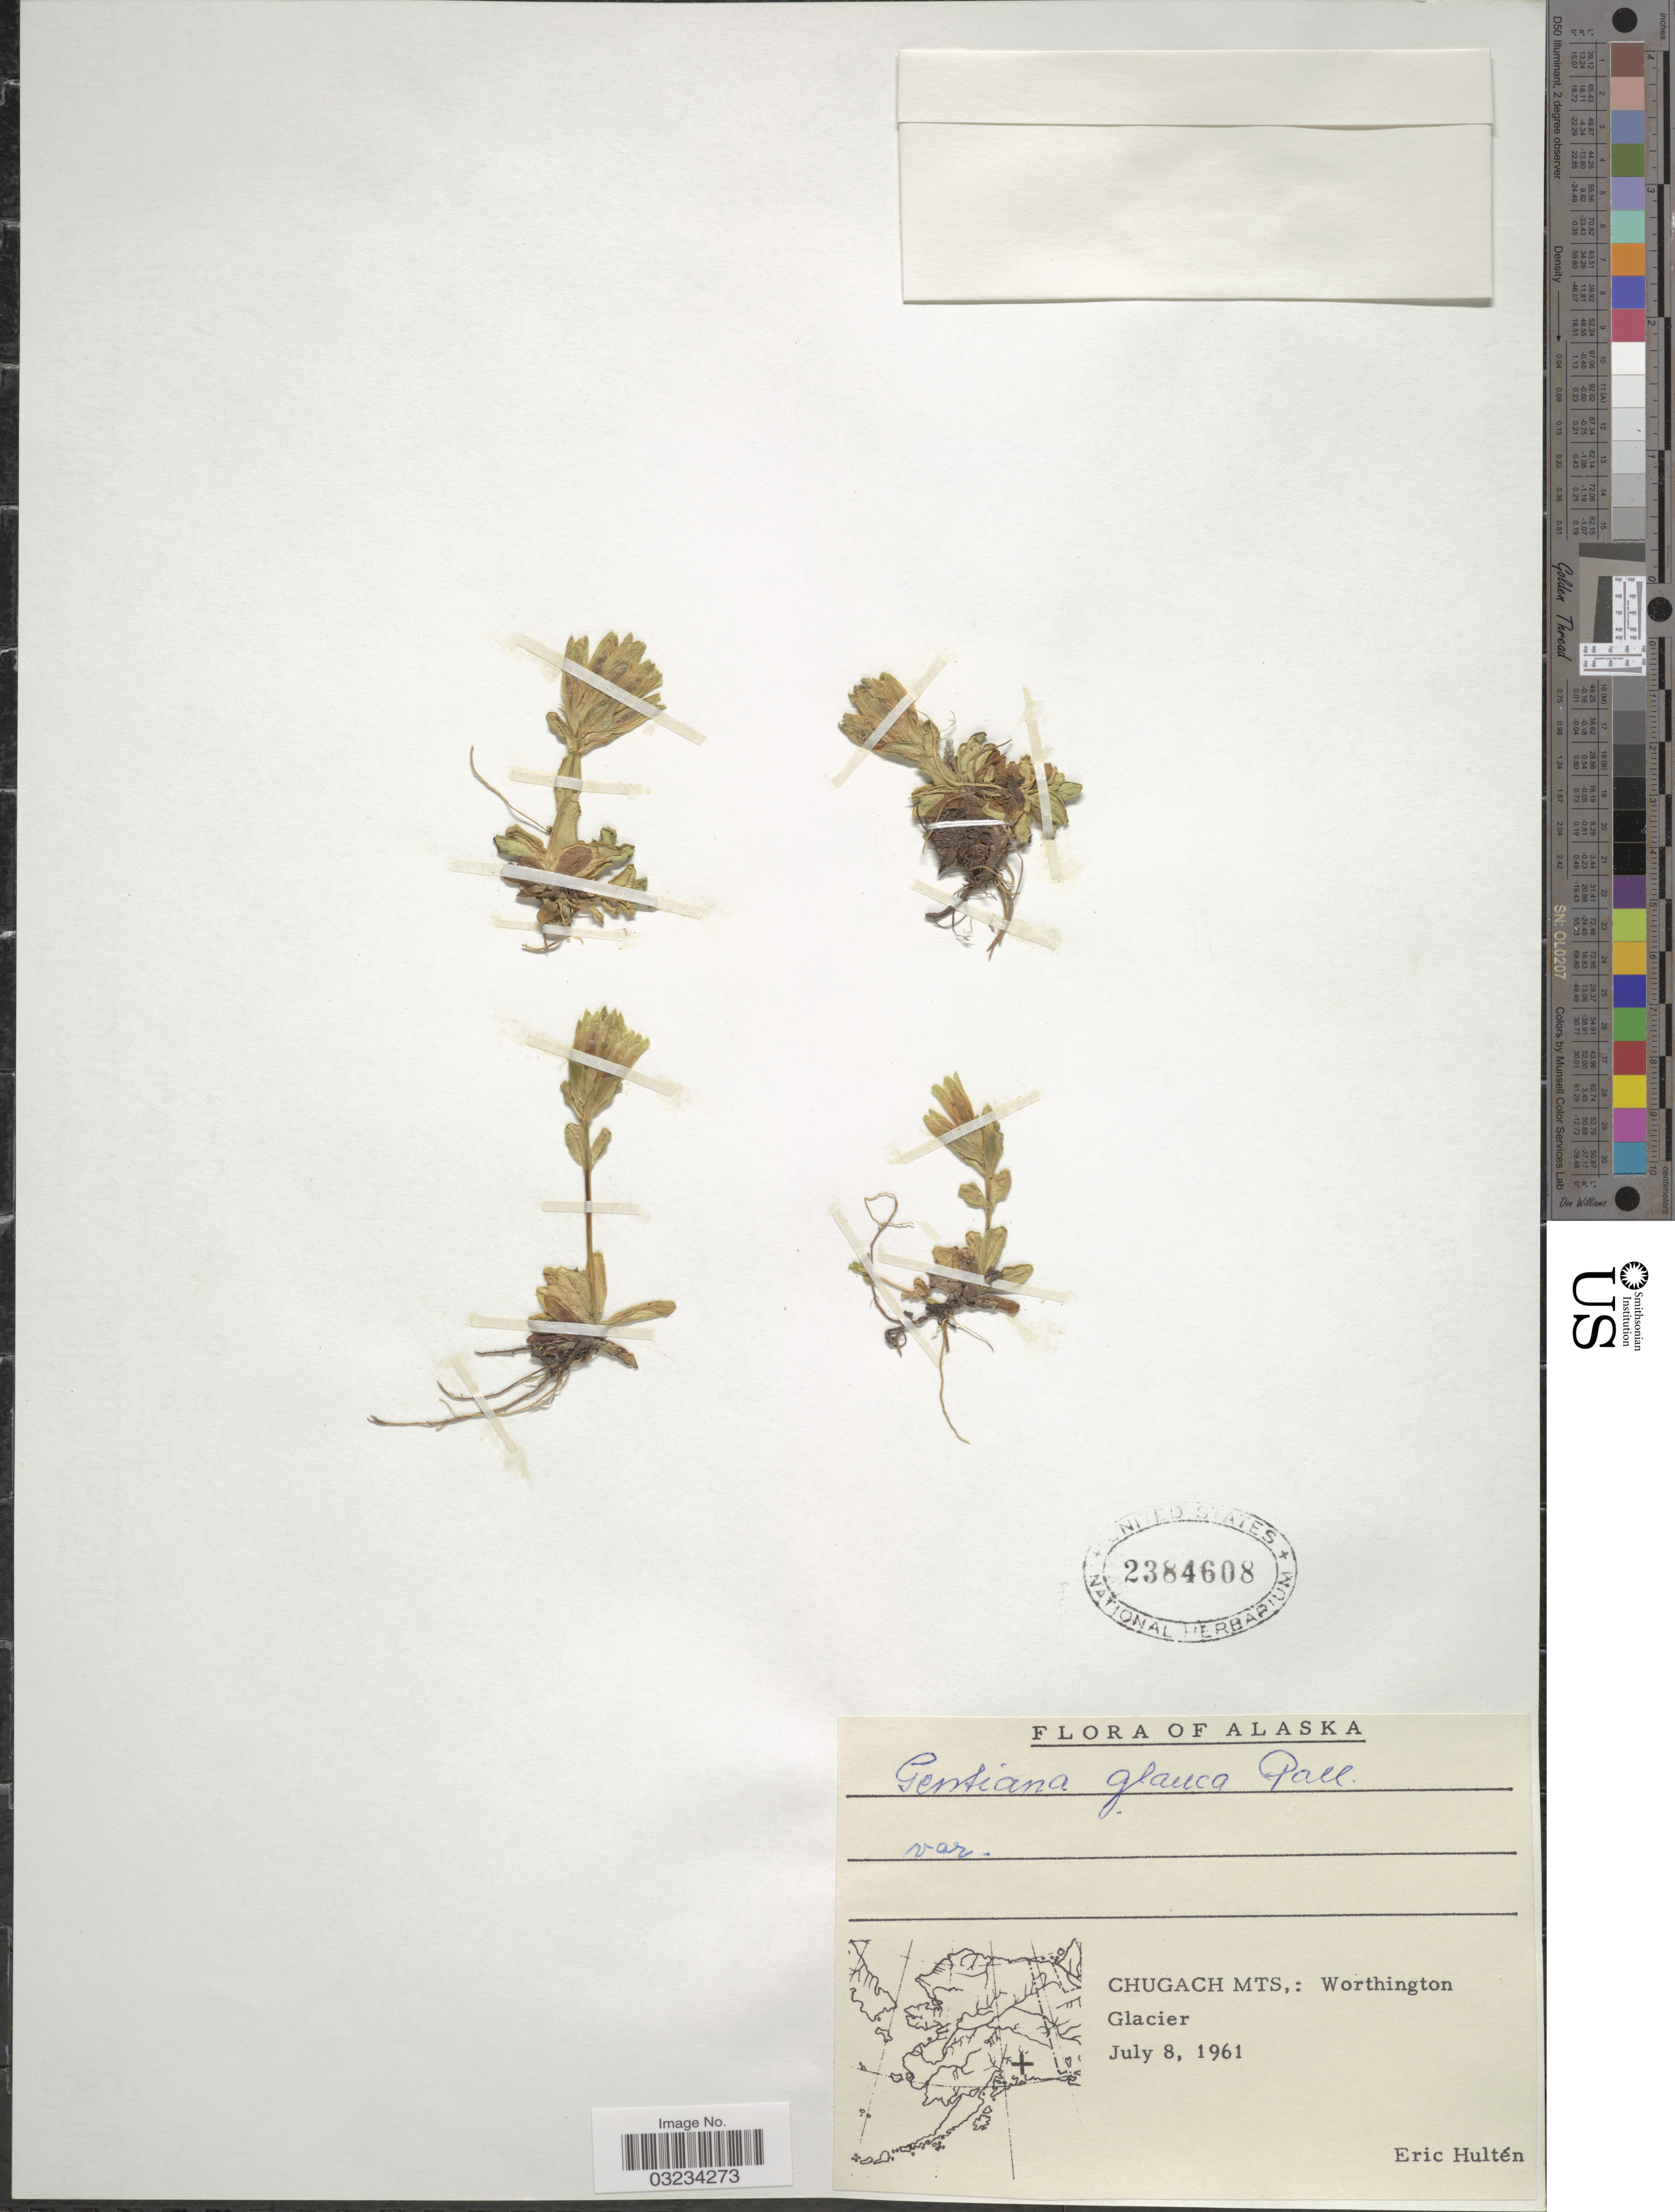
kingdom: Plantae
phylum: Tracheophyta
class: Magnoliopsida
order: Gentianales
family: Gentianaceae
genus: Gentiana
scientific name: Gentiana glauca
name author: Pall.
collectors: E. G. Hultén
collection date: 1961-07-08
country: United States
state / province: Alaska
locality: Chugach Mts.: Worthington Glacier.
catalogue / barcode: US 2384608